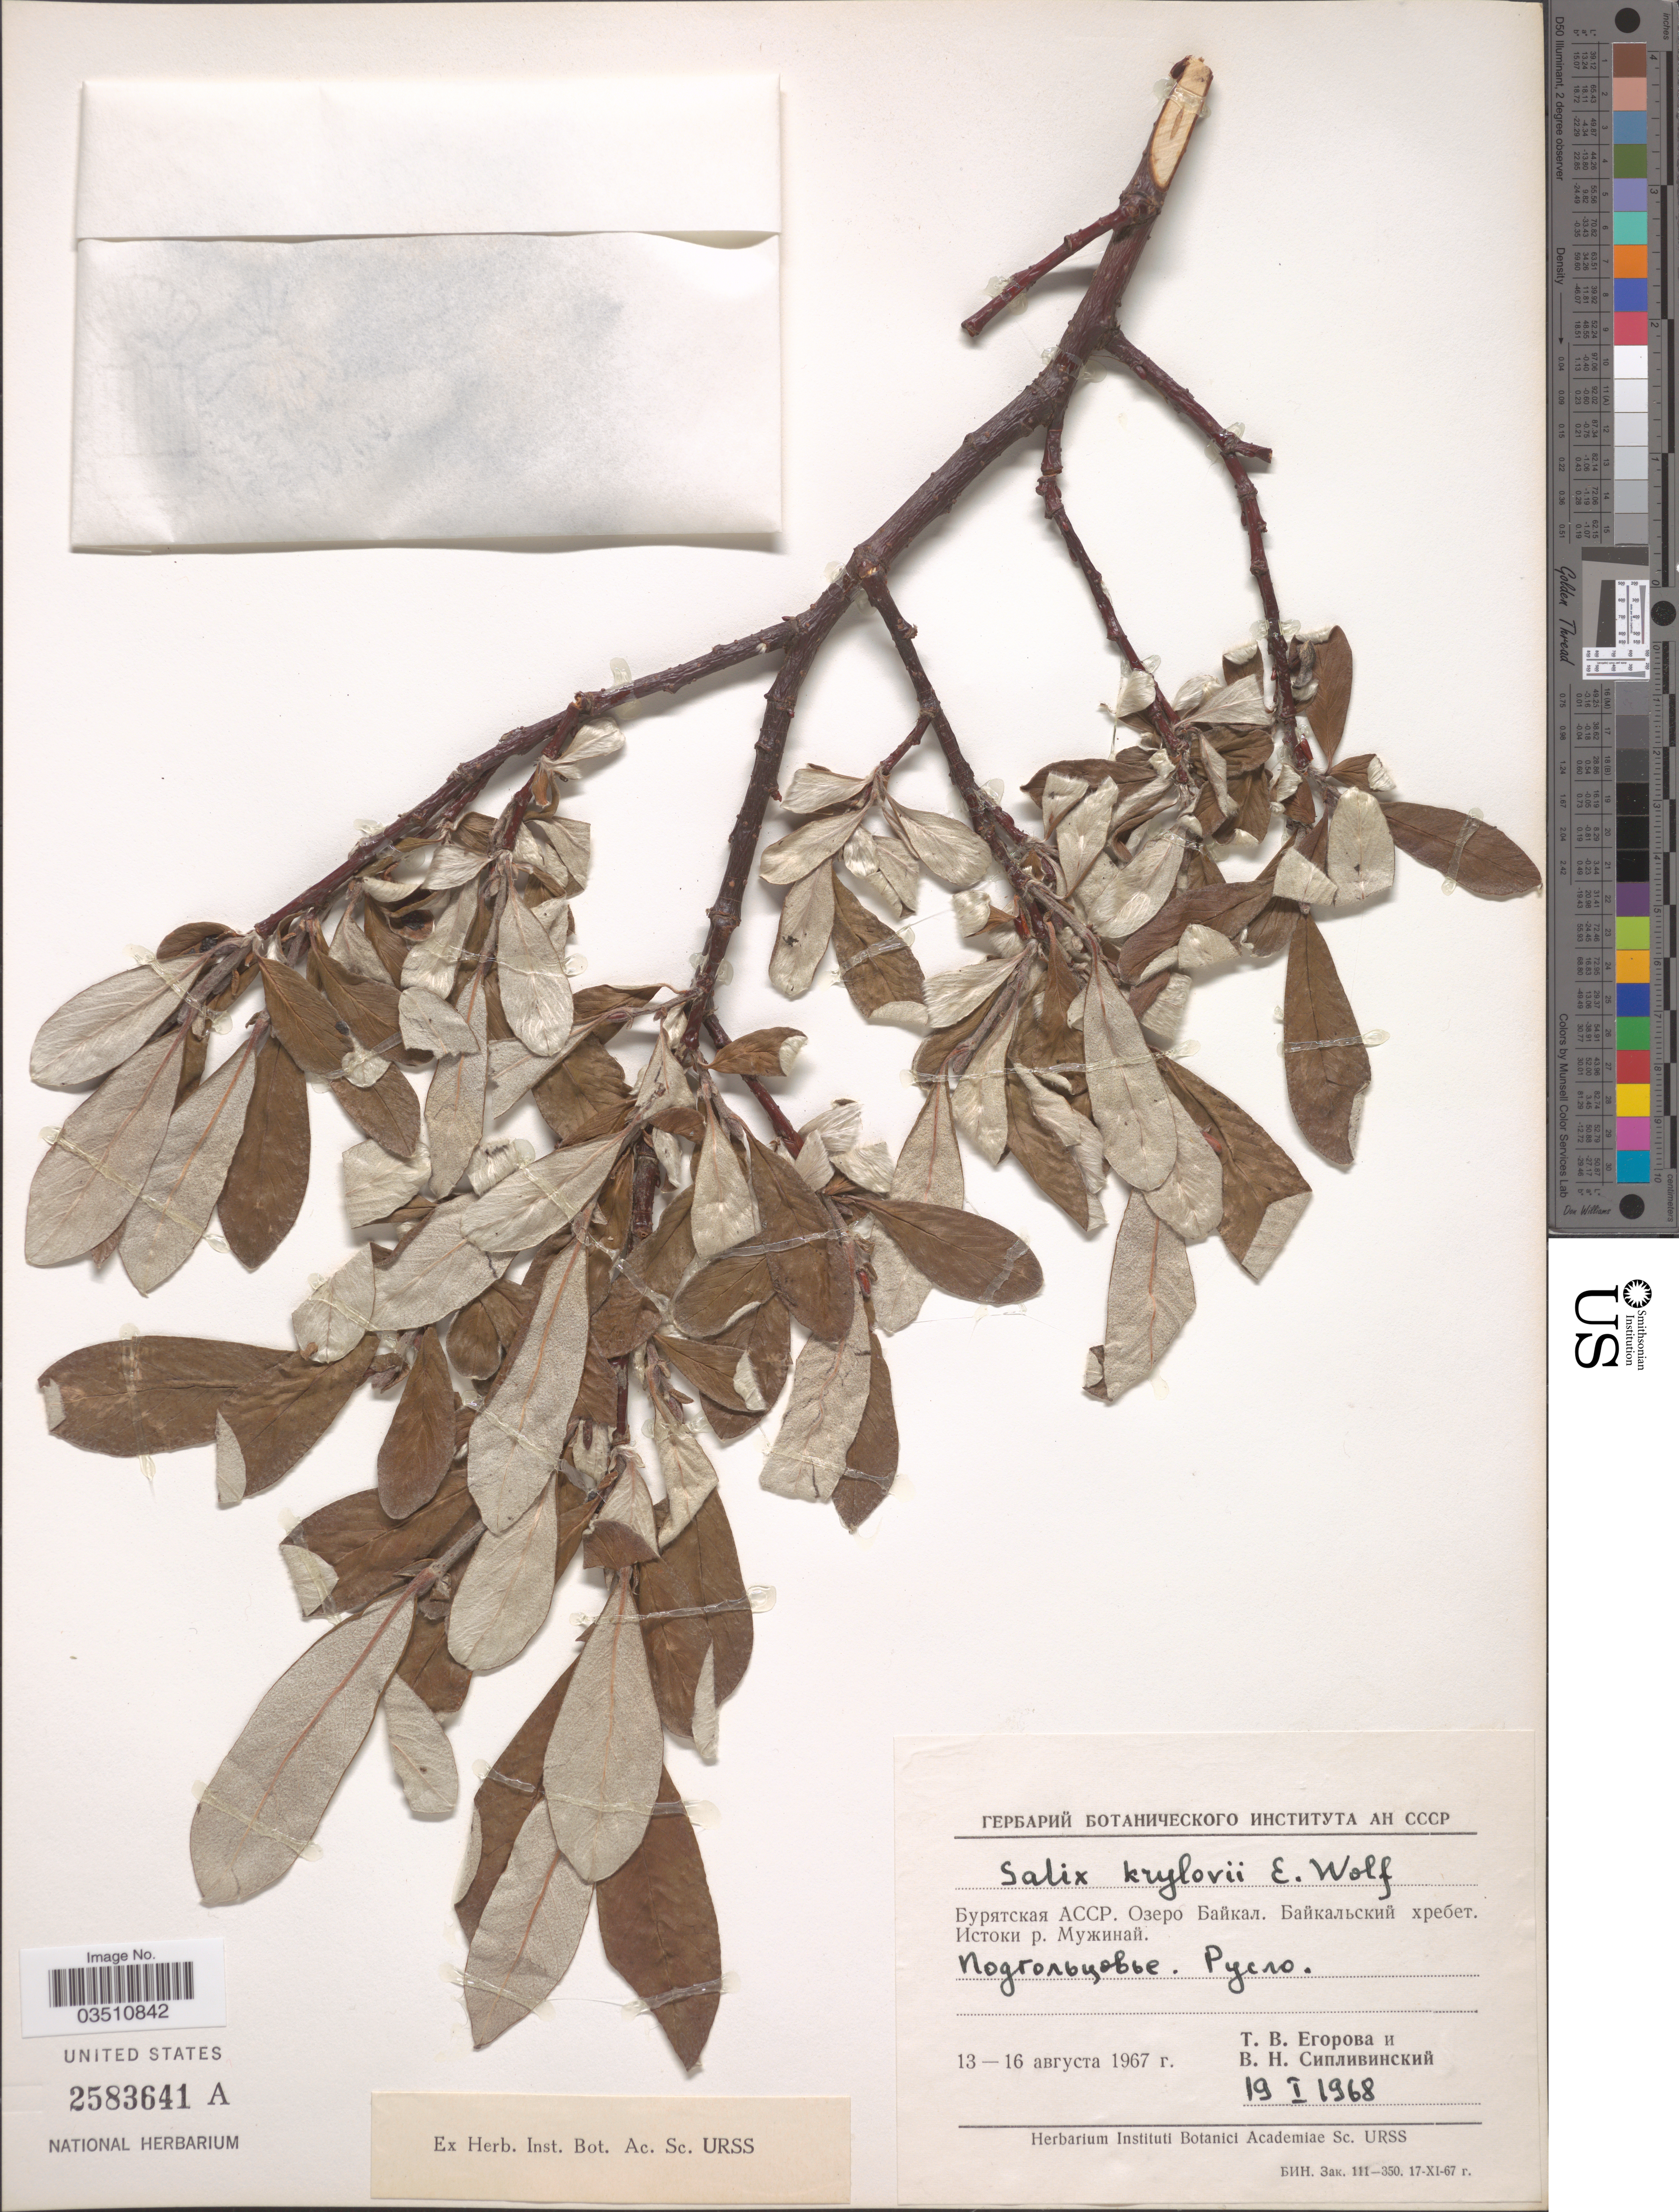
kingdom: Plantae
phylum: Tracheophyta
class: Magnoliopsida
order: Malpighiales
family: Salicaceae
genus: Salix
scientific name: Salix krylovii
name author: E.L. Wolf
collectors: T. V. Egorova & V. Siplivinskiy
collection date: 1967-08-13/1967-08-16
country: Russian Federation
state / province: Buryatia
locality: Baikal Khrebet, Lake Baikal.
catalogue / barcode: US 2583641A